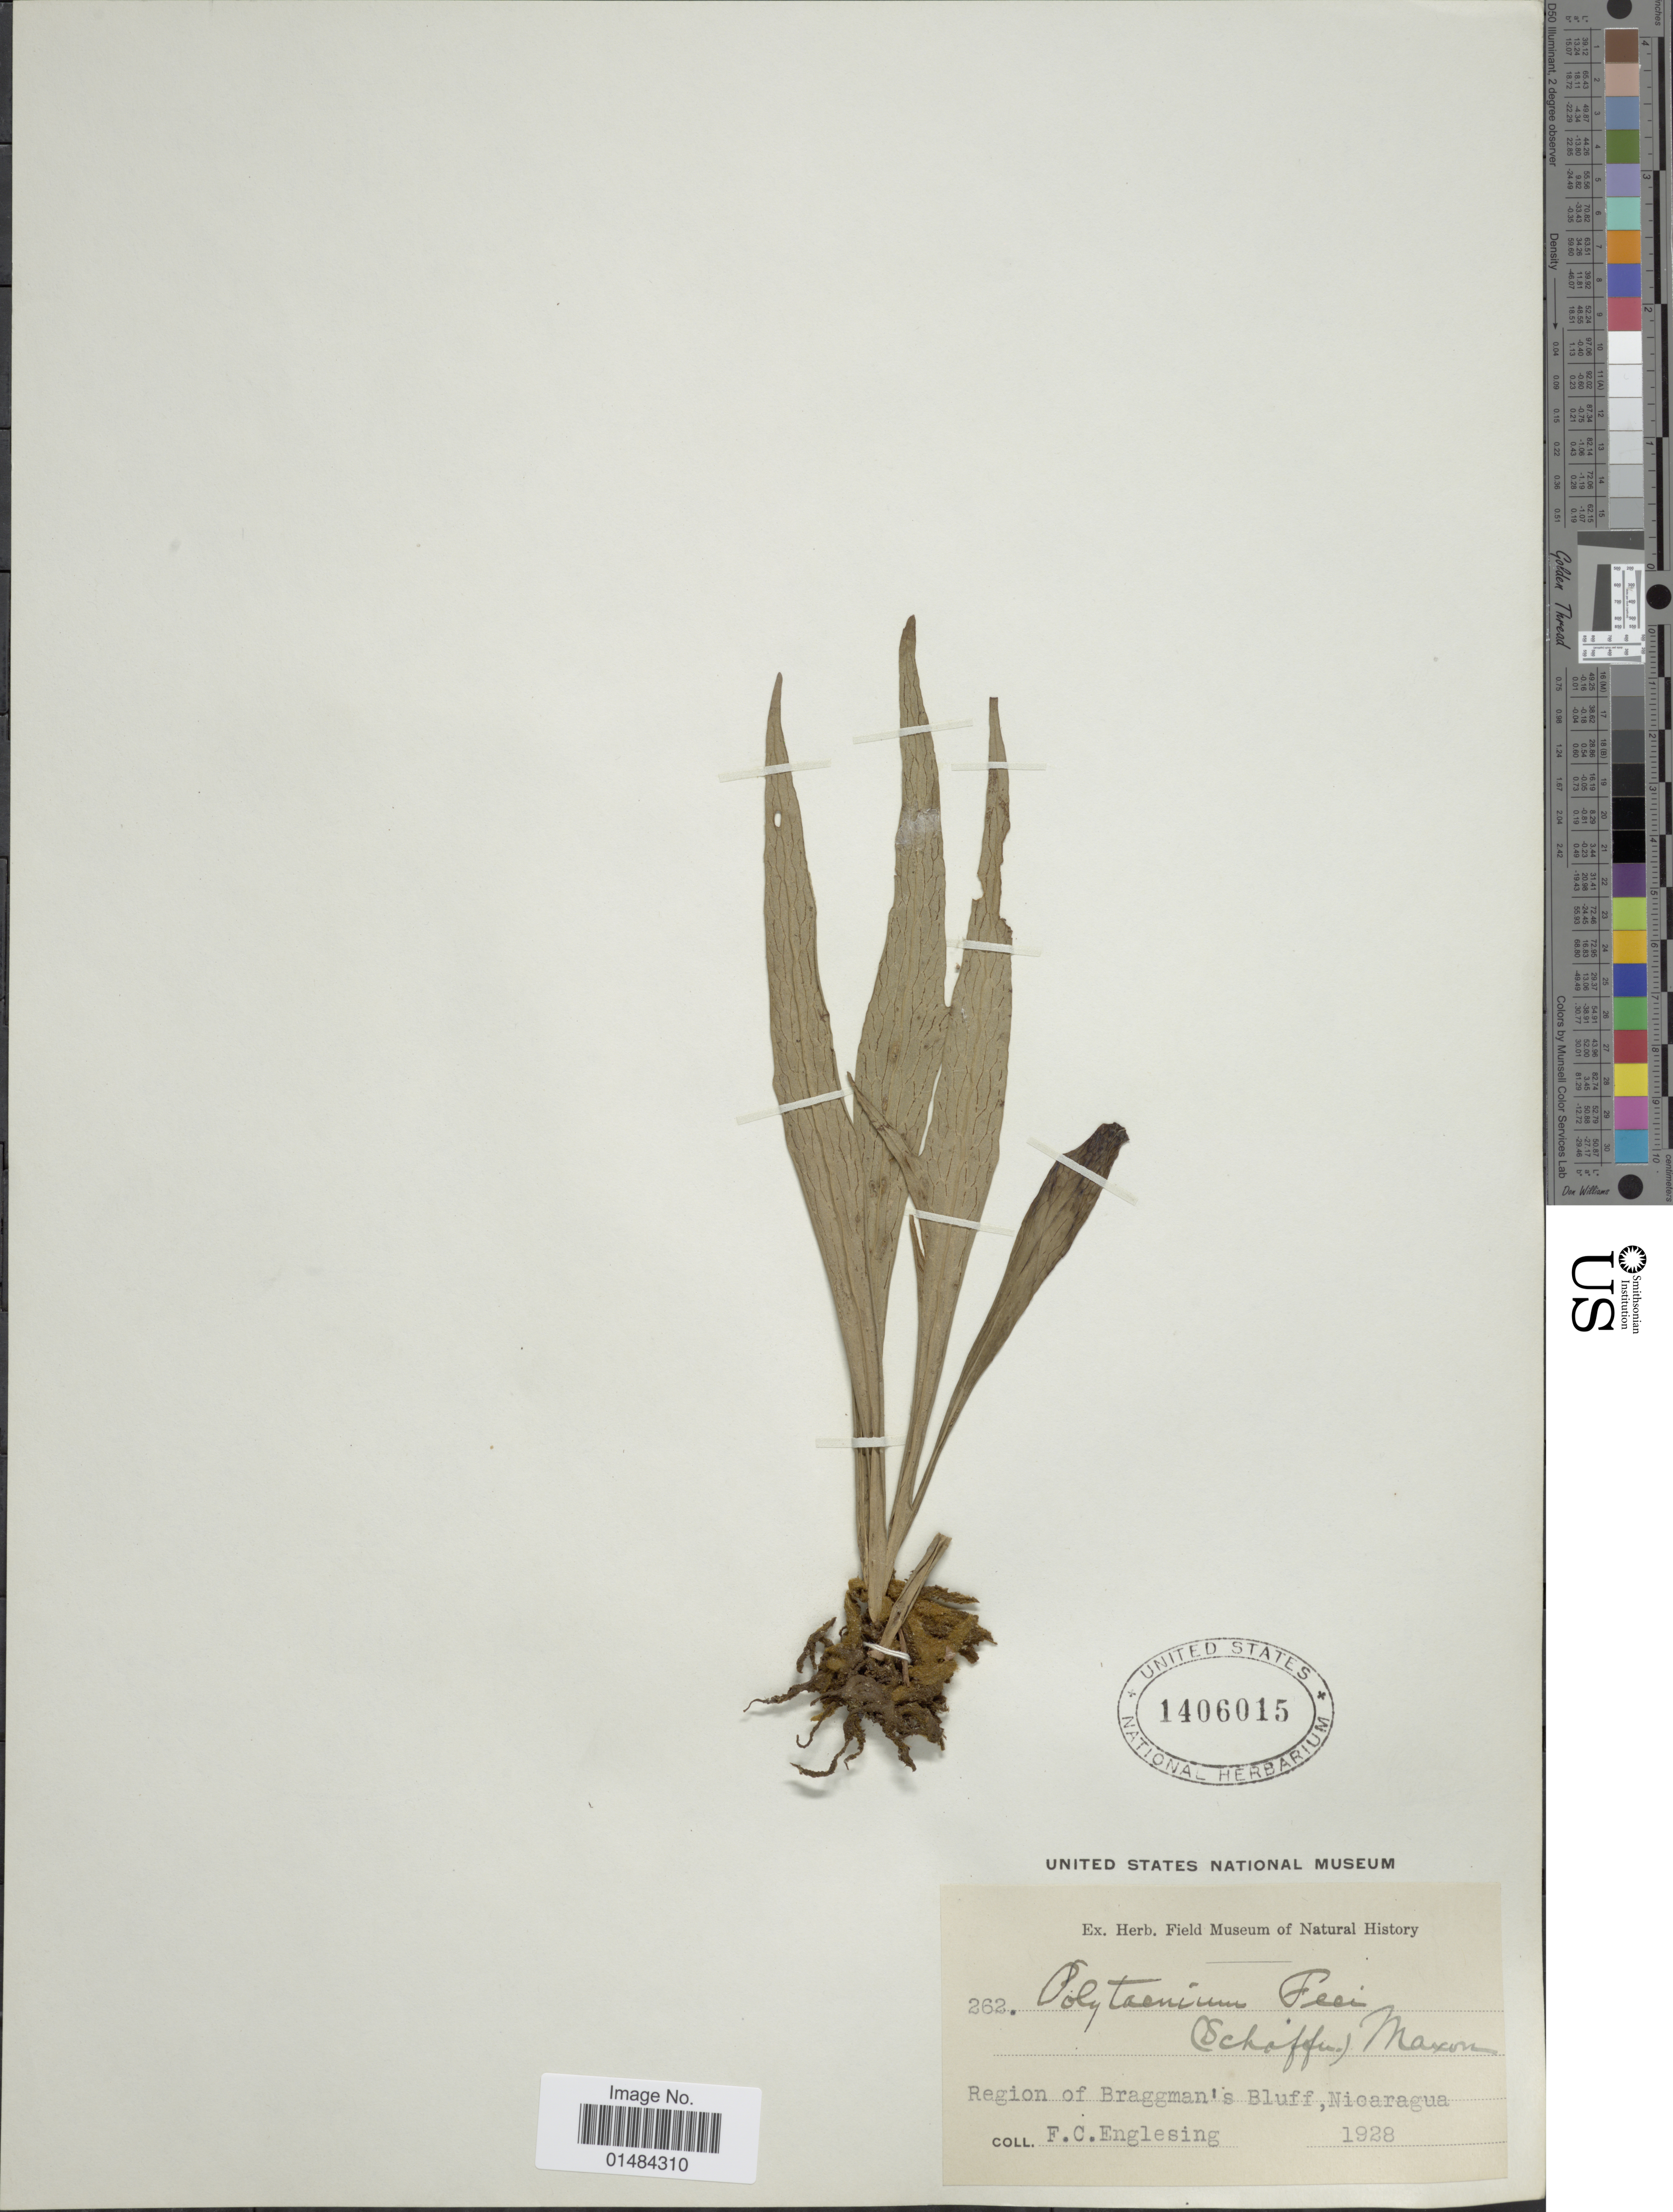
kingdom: Plantae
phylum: Tracheophyta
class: Polypodiopsida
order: Polypodiales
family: Pteridaceae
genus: Polytaenium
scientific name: Polytaenium lanceolatum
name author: (L.) Desv.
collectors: F. Englesing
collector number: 262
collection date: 1928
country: Nicaragua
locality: Region of Braggman's Bluff, Nicaragua.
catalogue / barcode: US 1406015